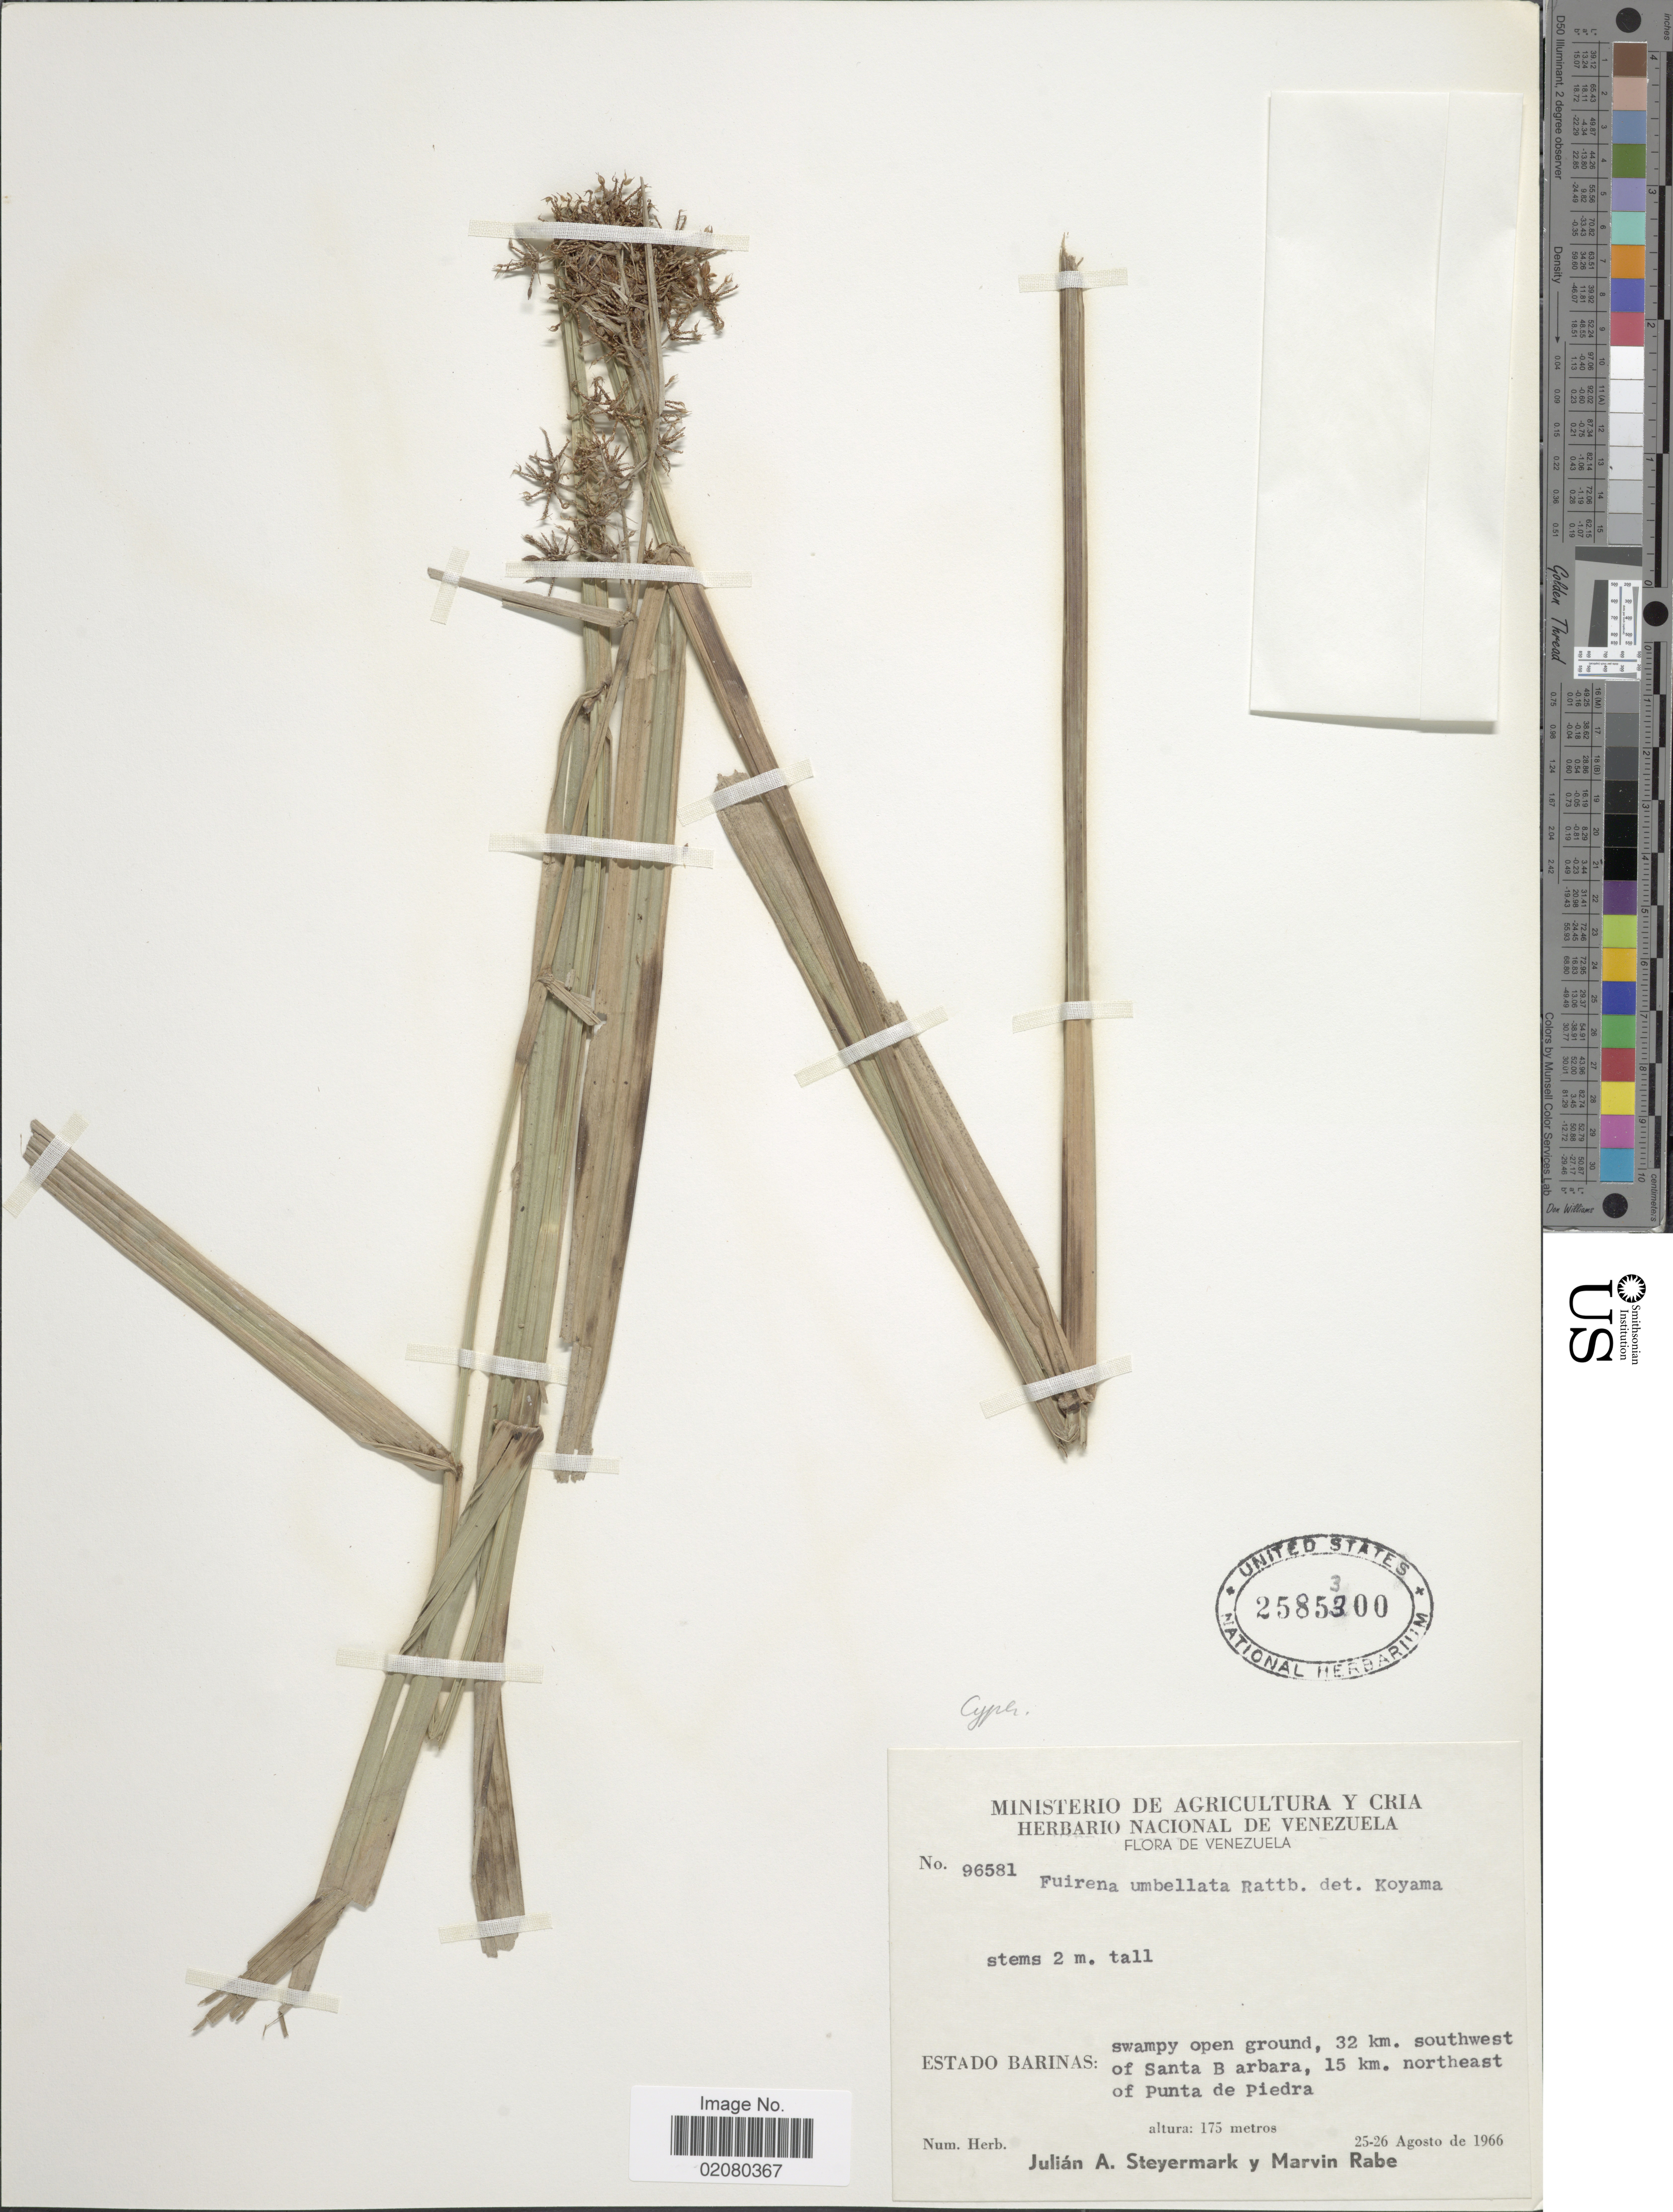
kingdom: Plantae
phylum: Tracheophyta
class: Liliopsida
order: Poales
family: Cyperaceae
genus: Fuirena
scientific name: Fuirena umbellata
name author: Rottb.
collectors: J. Steyermark & M. Rabe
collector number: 96581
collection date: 1966-08-25/1966-08-26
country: Venezuela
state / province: Barinas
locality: Swampy open ground, 32 km. southwest of Santa Barbara, 15 km. northest of Punta de Piedra.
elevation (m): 175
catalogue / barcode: US 2585300